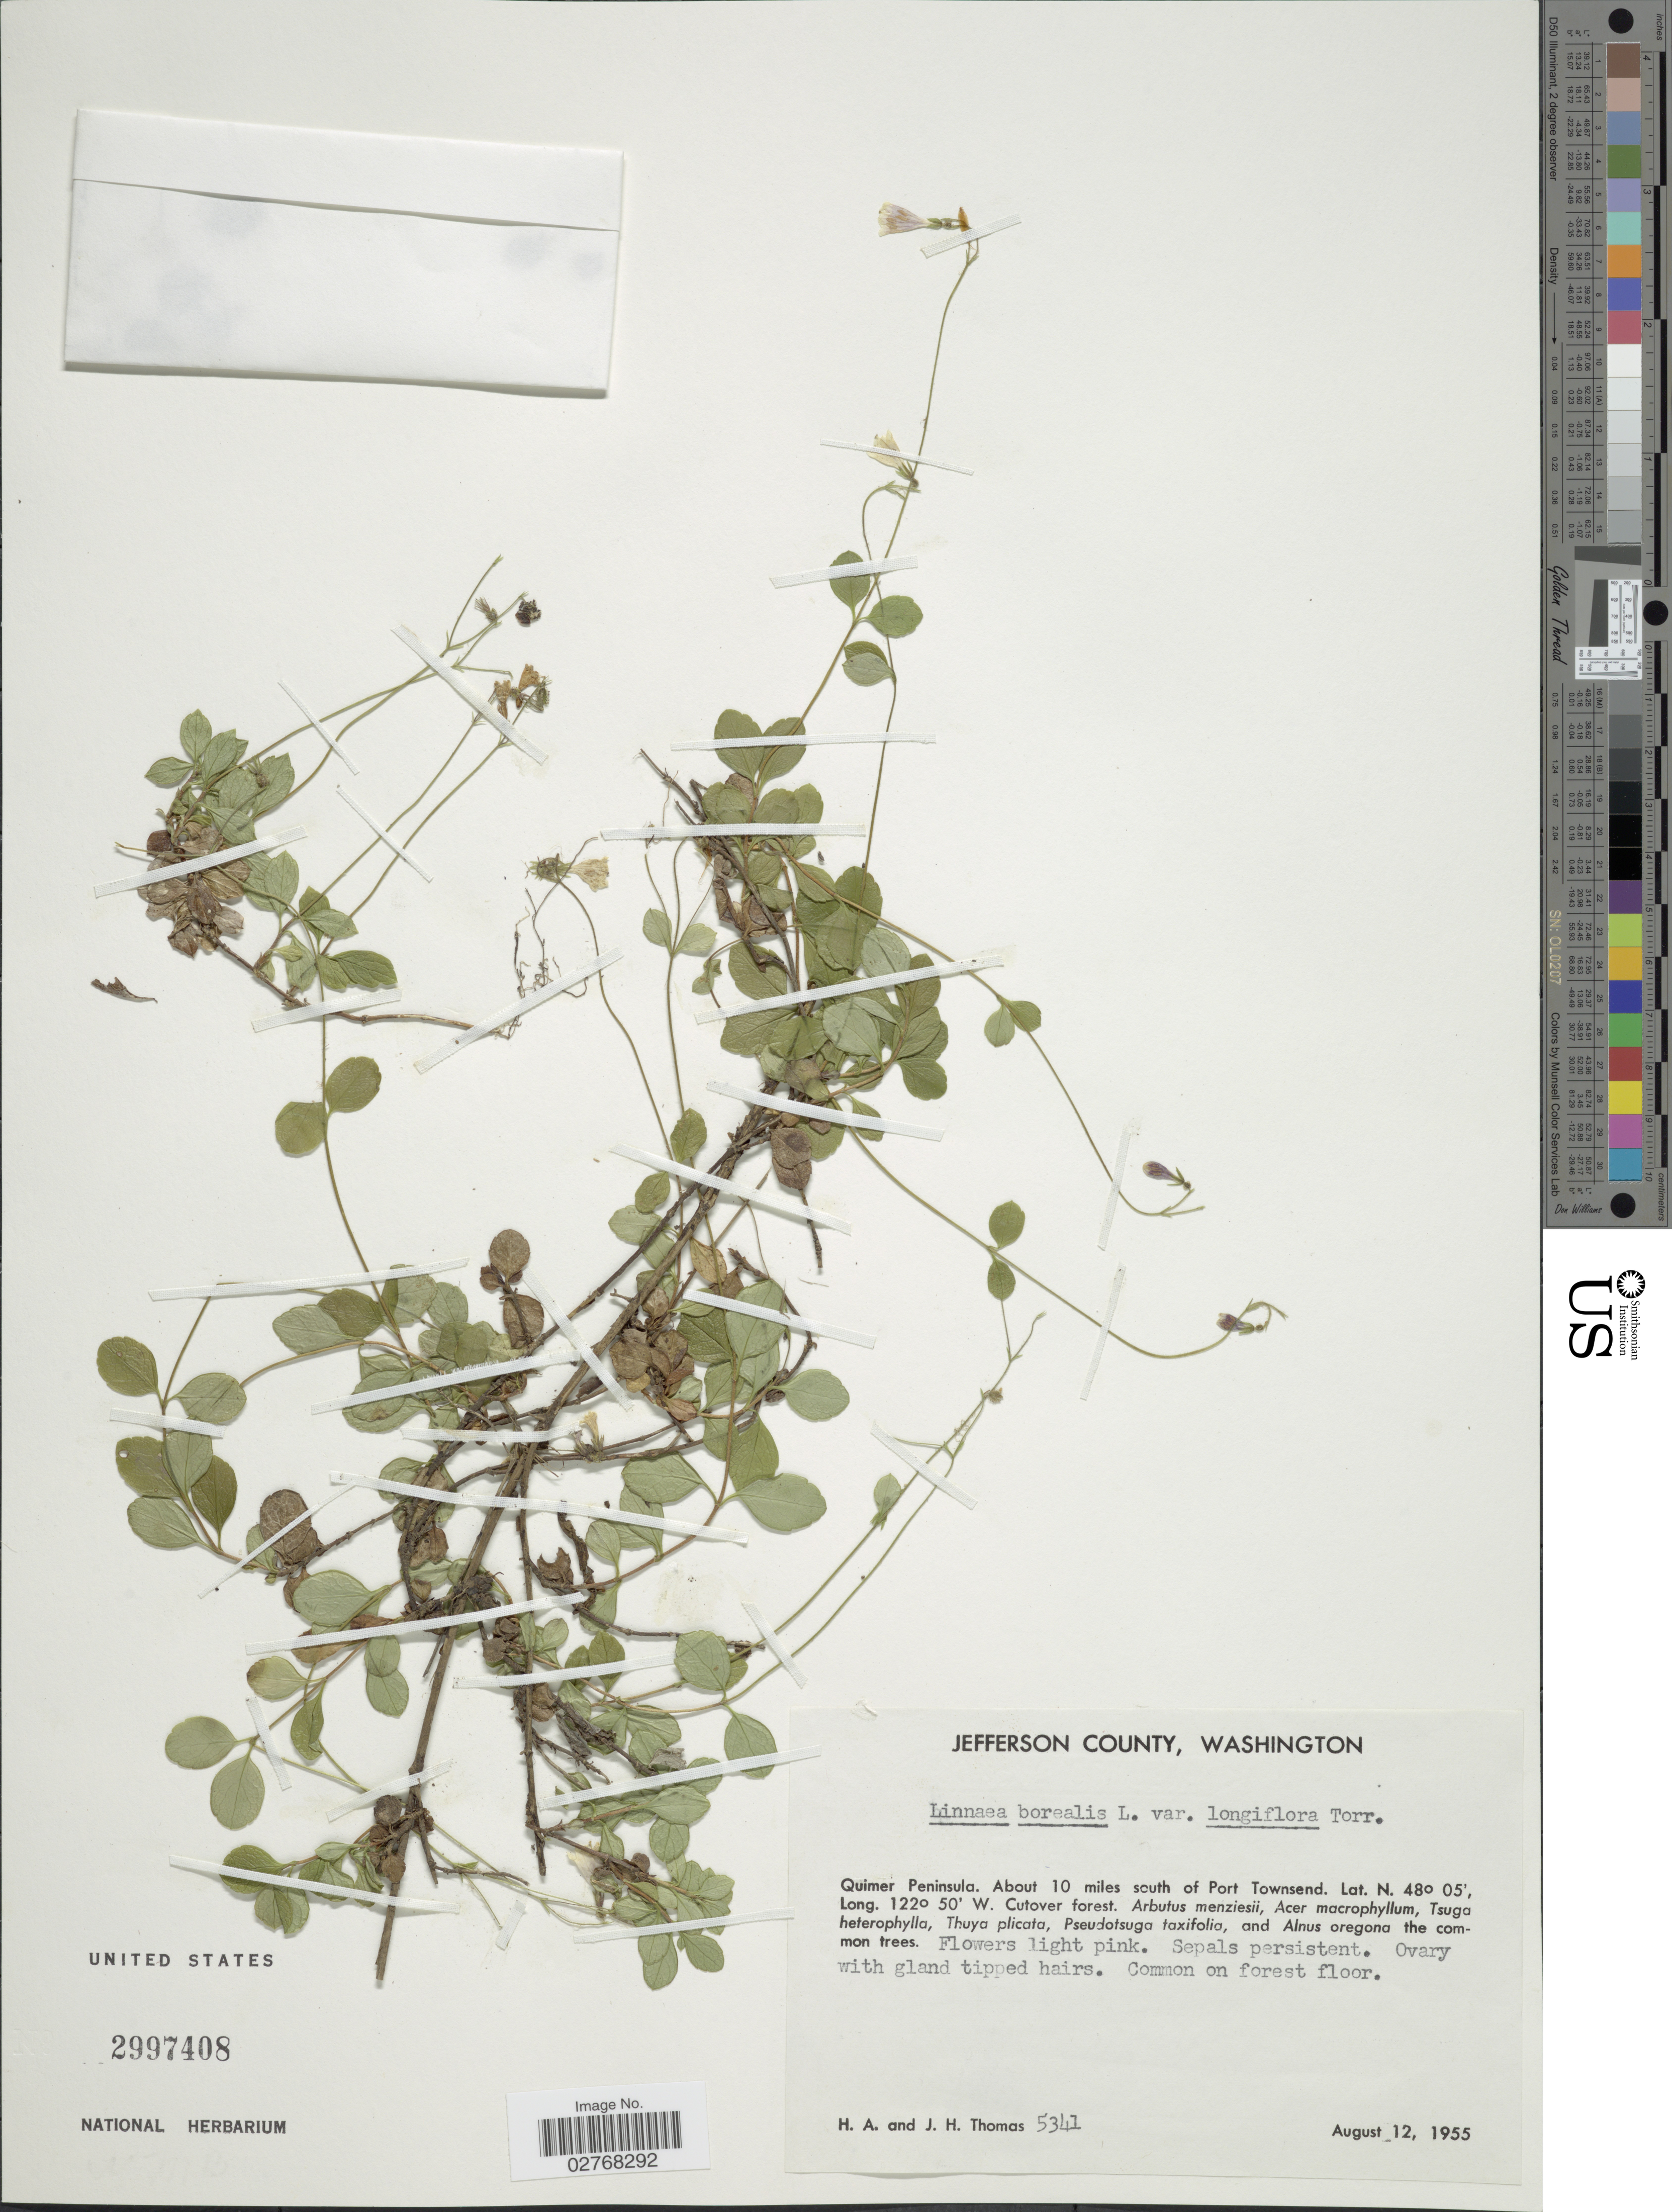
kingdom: Plantae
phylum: Tracheophyta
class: Magnoliopsida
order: Dipsacales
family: Caprifoliaceae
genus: Linnaea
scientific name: Linnaea borealis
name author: L.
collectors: H. Thomas & J. H. Thomas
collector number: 5341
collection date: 1955-08-12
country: United States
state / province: Washington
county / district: Jefferson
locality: Jefferson County. Quimer Peninsula. About 10 miles south of Port Townsend.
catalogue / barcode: US 2997408